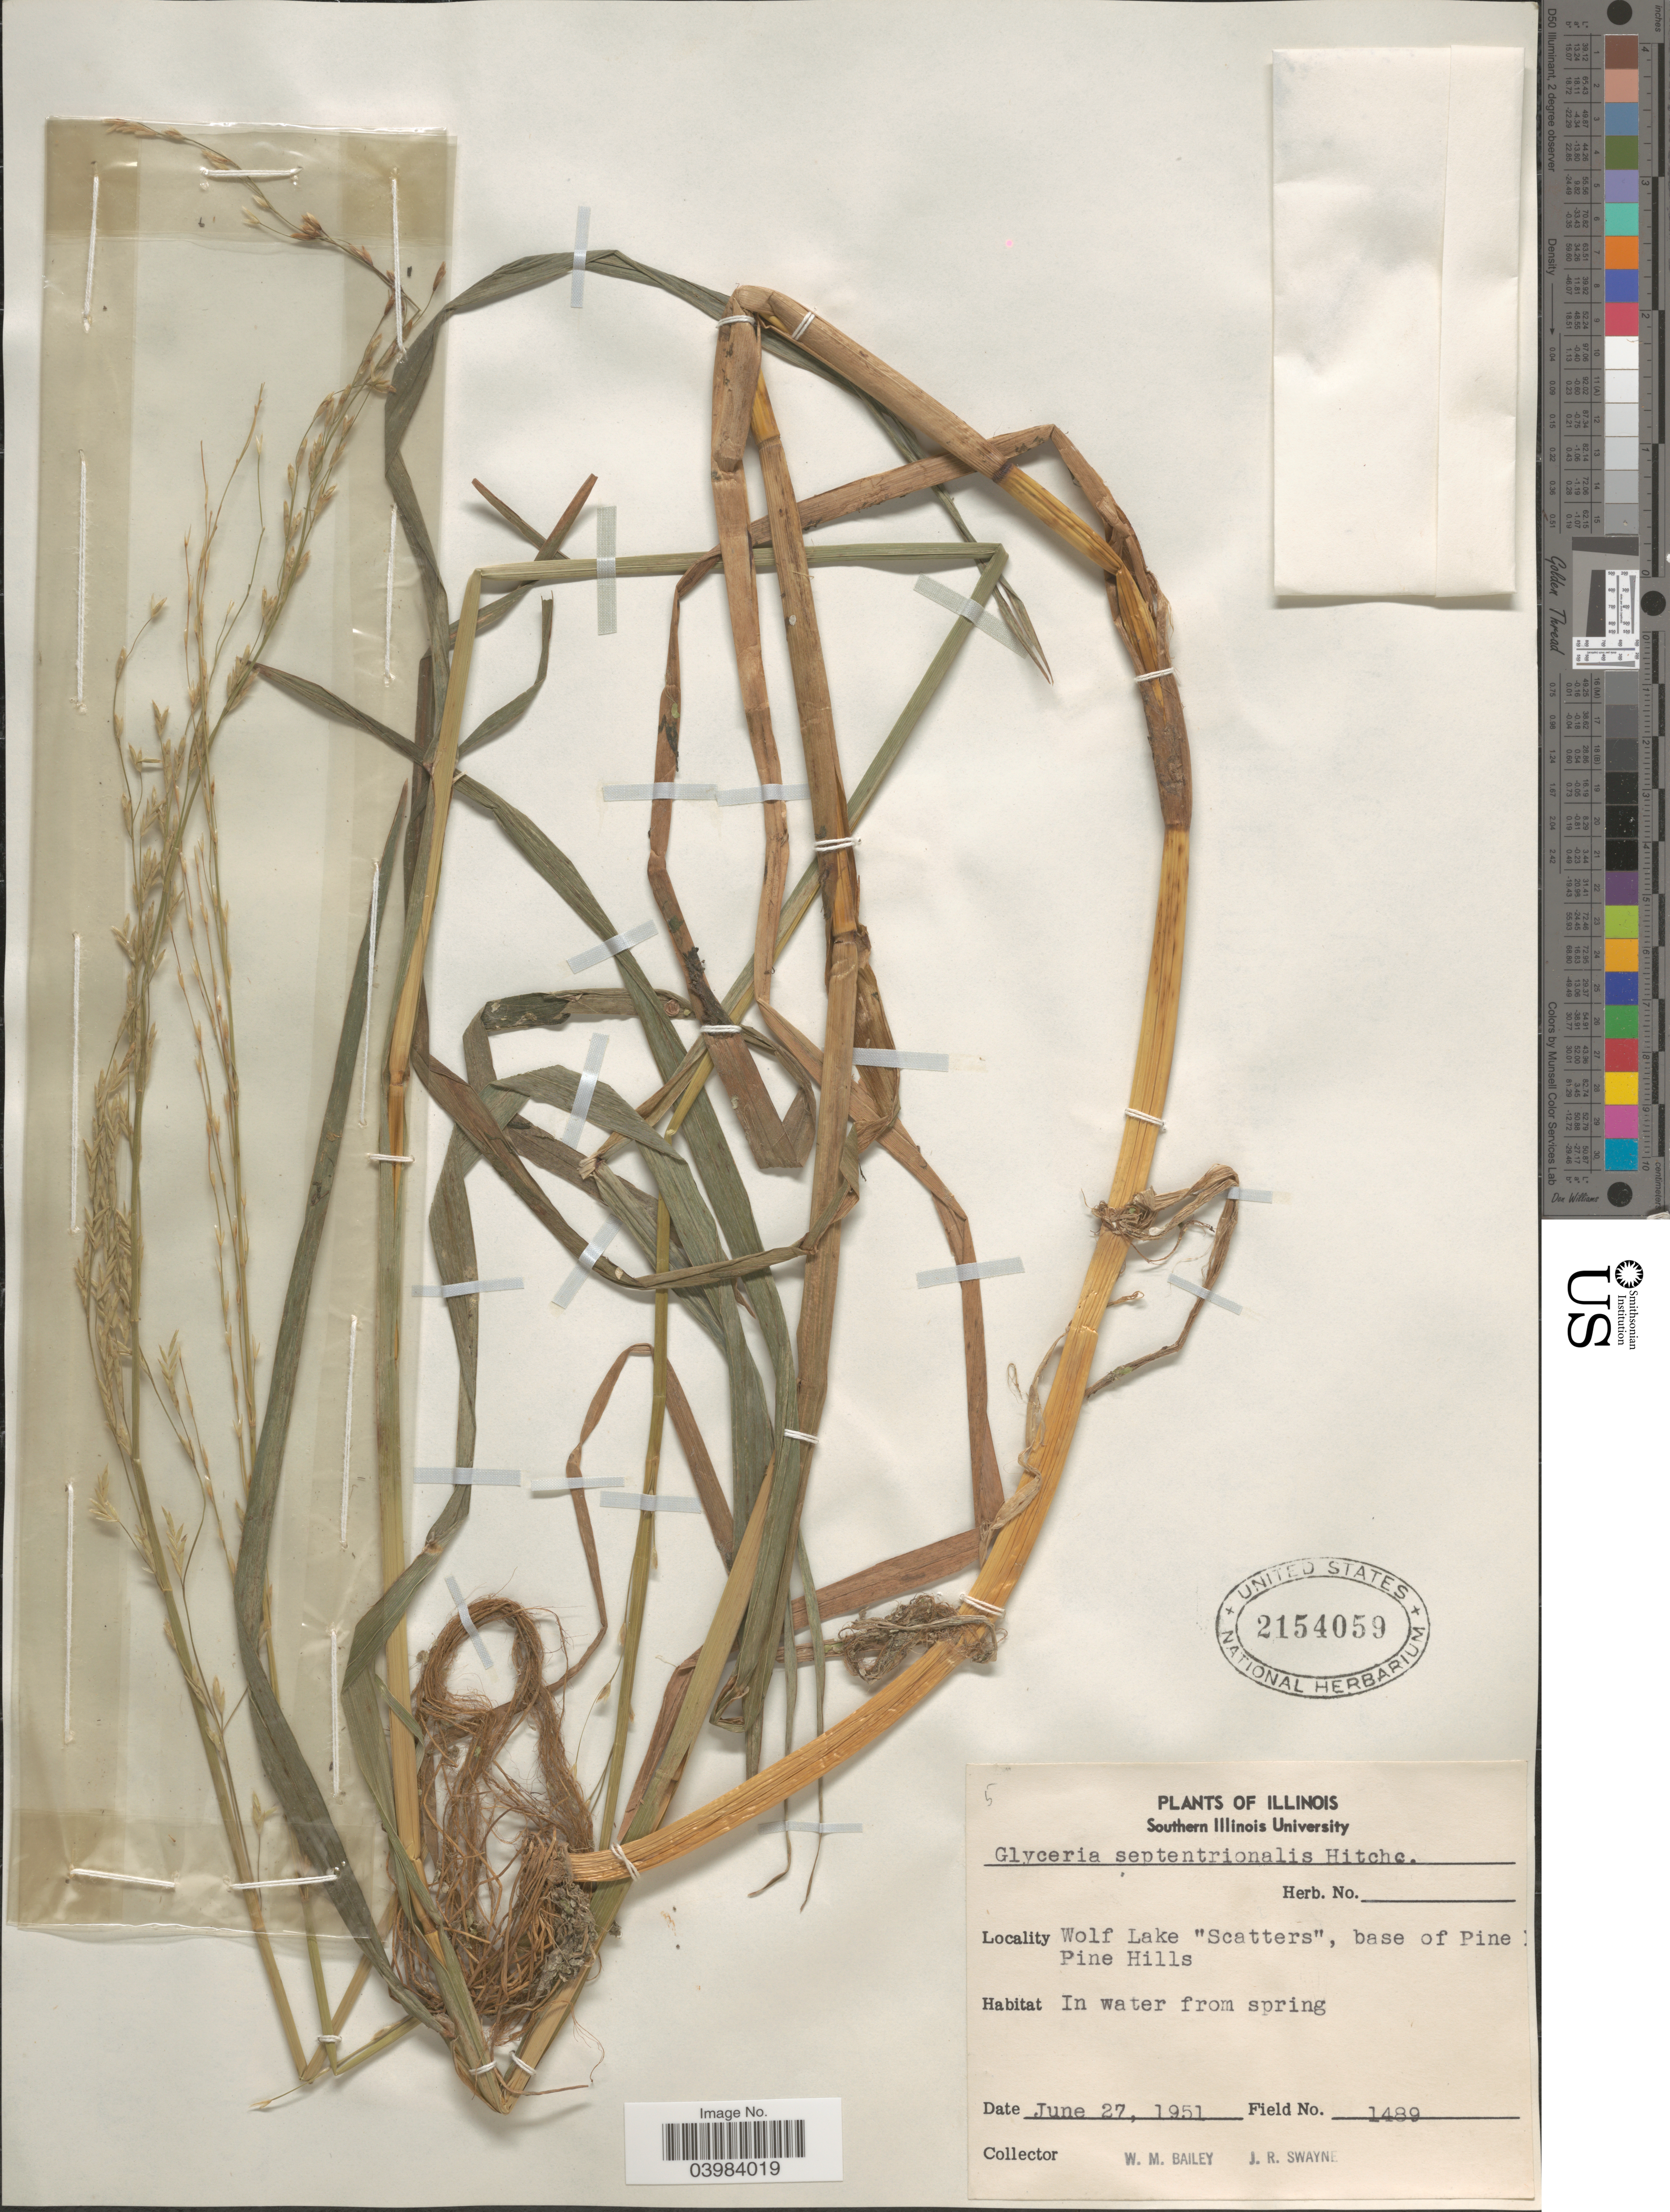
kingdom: Plantae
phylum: Tracheophyta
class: Liliopsida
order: Poales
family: Poaceae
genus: Glyceria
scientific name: Glyceria septentrionalis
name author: Hitchc.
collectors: W. Bailey & J. Swayne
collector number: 1489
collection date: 1951-06-27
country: United States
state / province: Illinois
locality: Wolf Lake "Scatters", base of Pine Hills. In water from spring.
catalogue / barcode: US 2154059